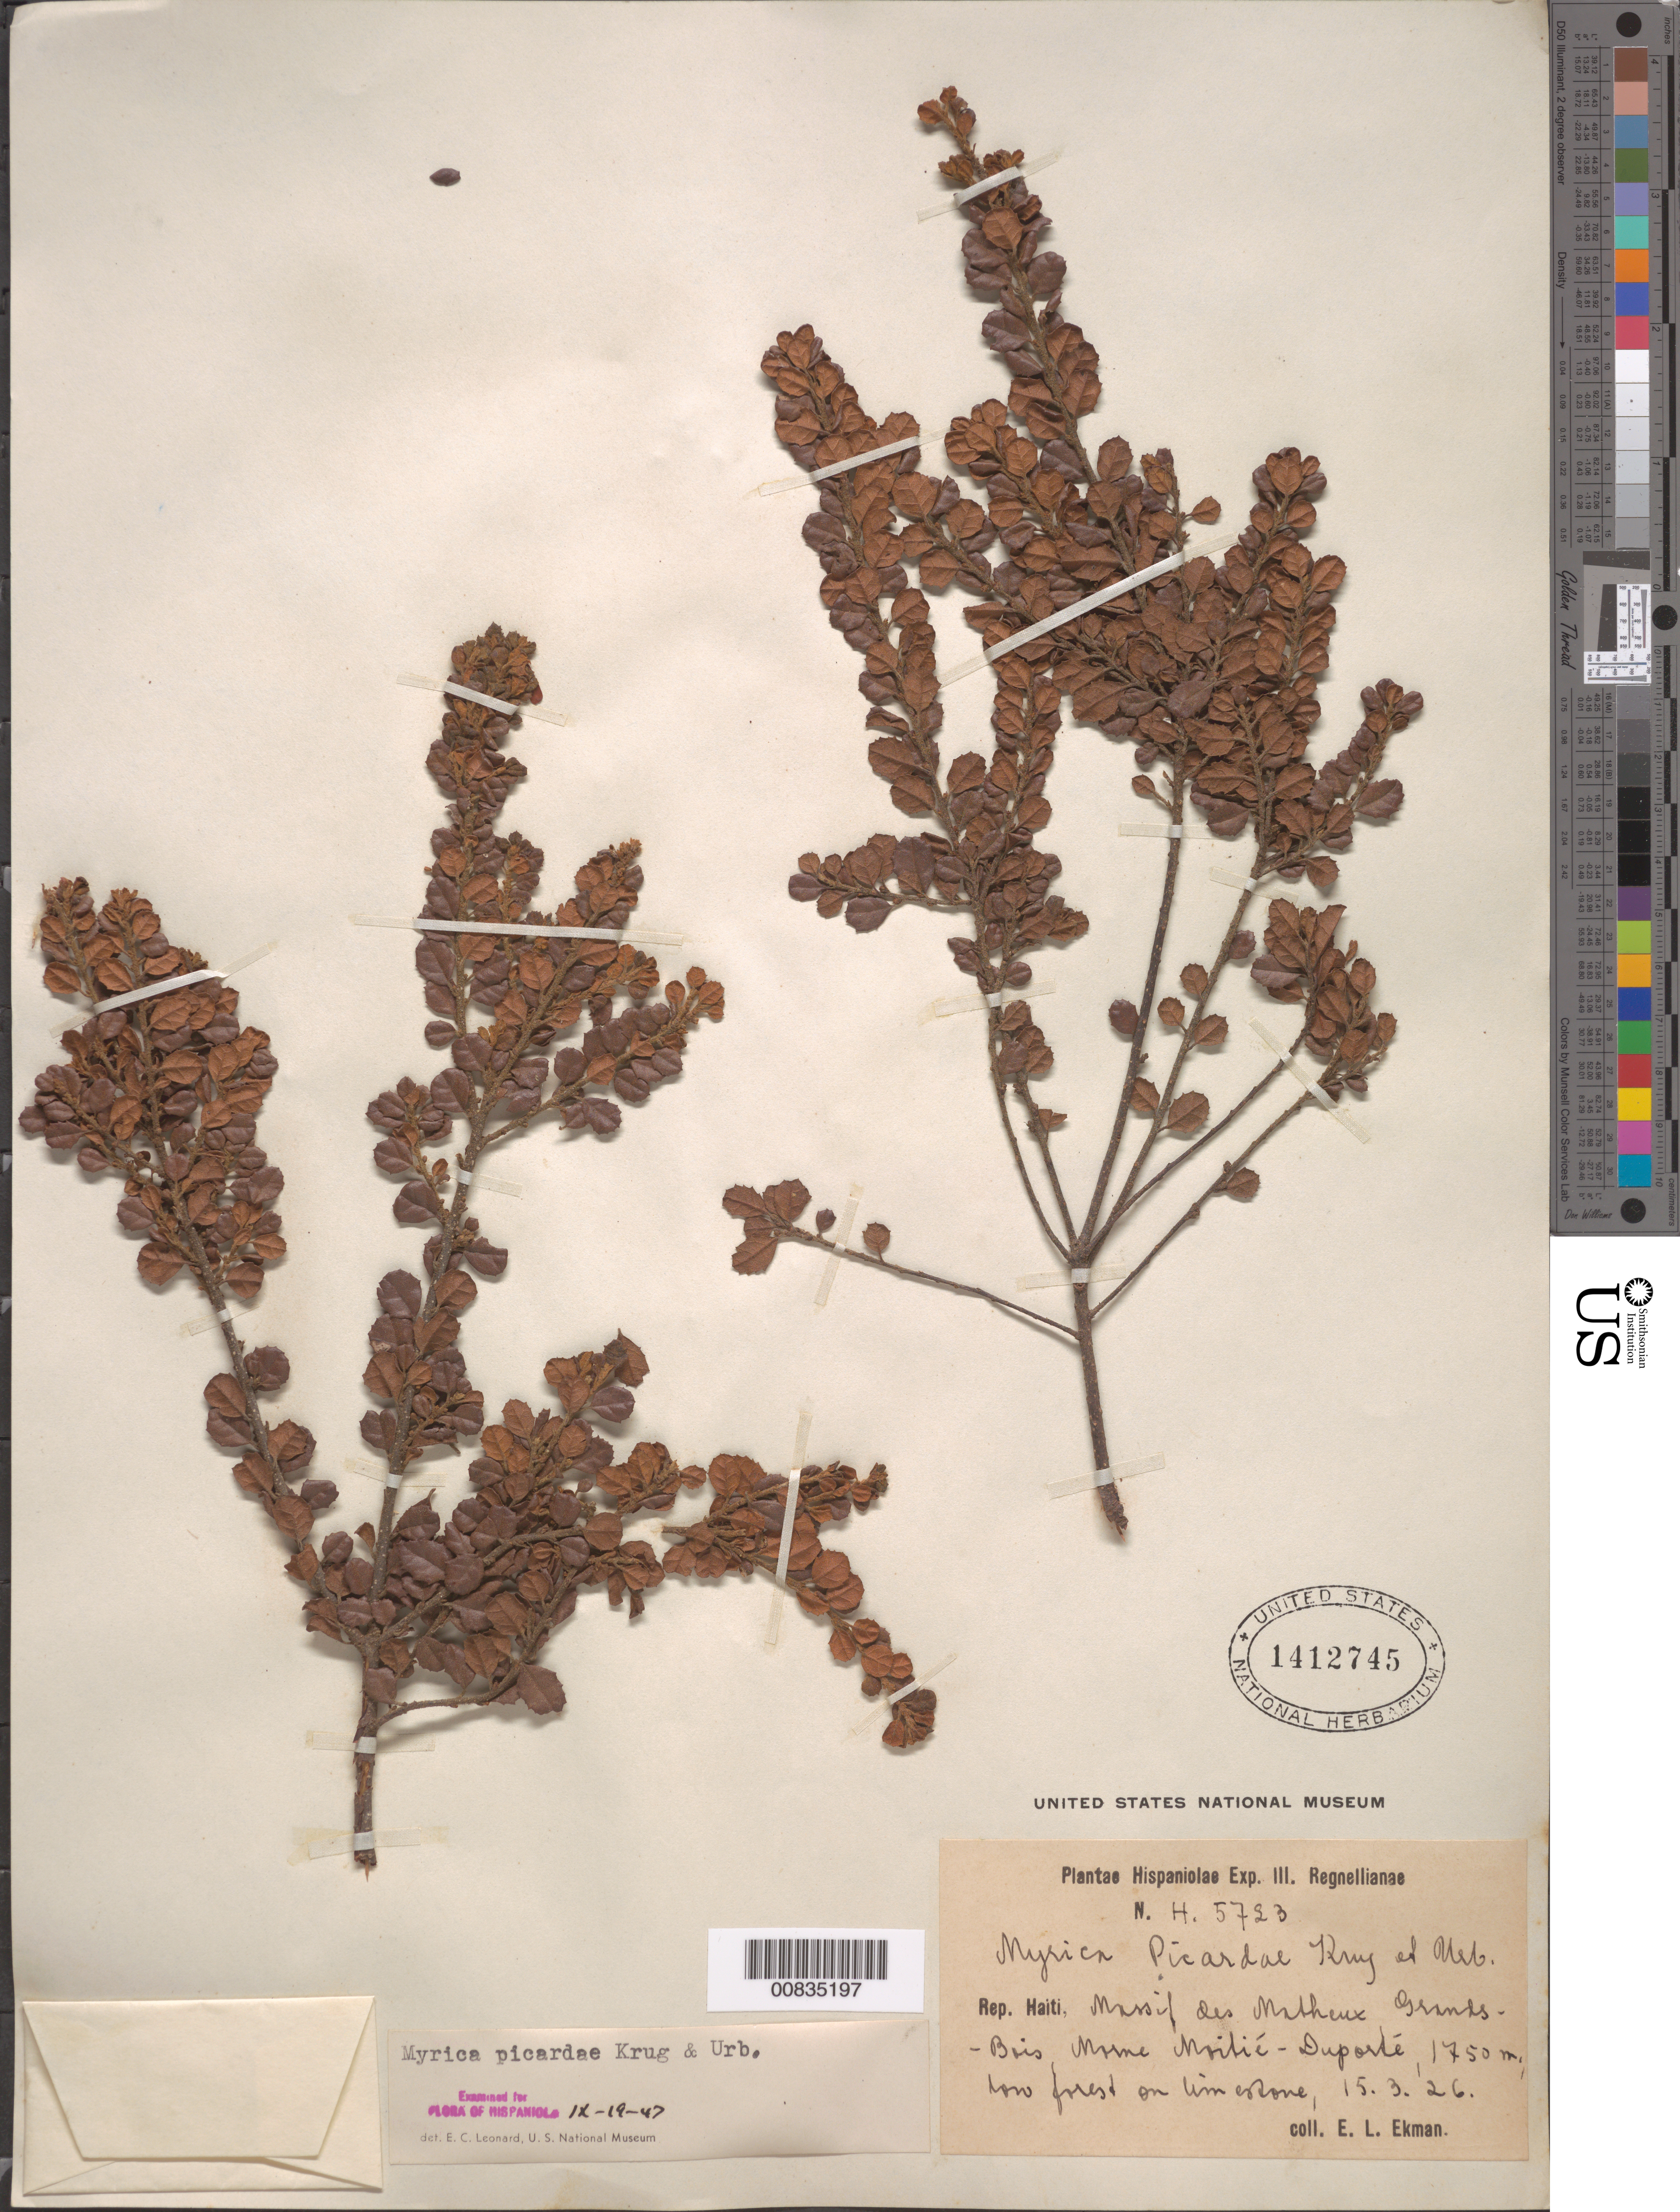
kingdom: Plantae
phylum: Tracheophyta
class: Magnoliopsida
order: Fagales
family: Myricaceae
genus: Morella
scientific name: Morella picardae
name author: (Krug & Urb.) Wilbur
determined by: Strong, Mark T., (BOT), Smithsonian Institution - National Museum of Natural History (UNITED STATES)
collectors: E. L. Ekman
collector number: H 5723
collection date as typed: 15 Mar 1926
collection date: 1926-03-15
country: Haiti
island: Hispaniola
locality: Massif des Matheux, Grands-Bois, Morne Moitié-Deporté.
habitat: Low forest on limestone.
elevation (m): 1750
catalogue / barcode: US 1412745